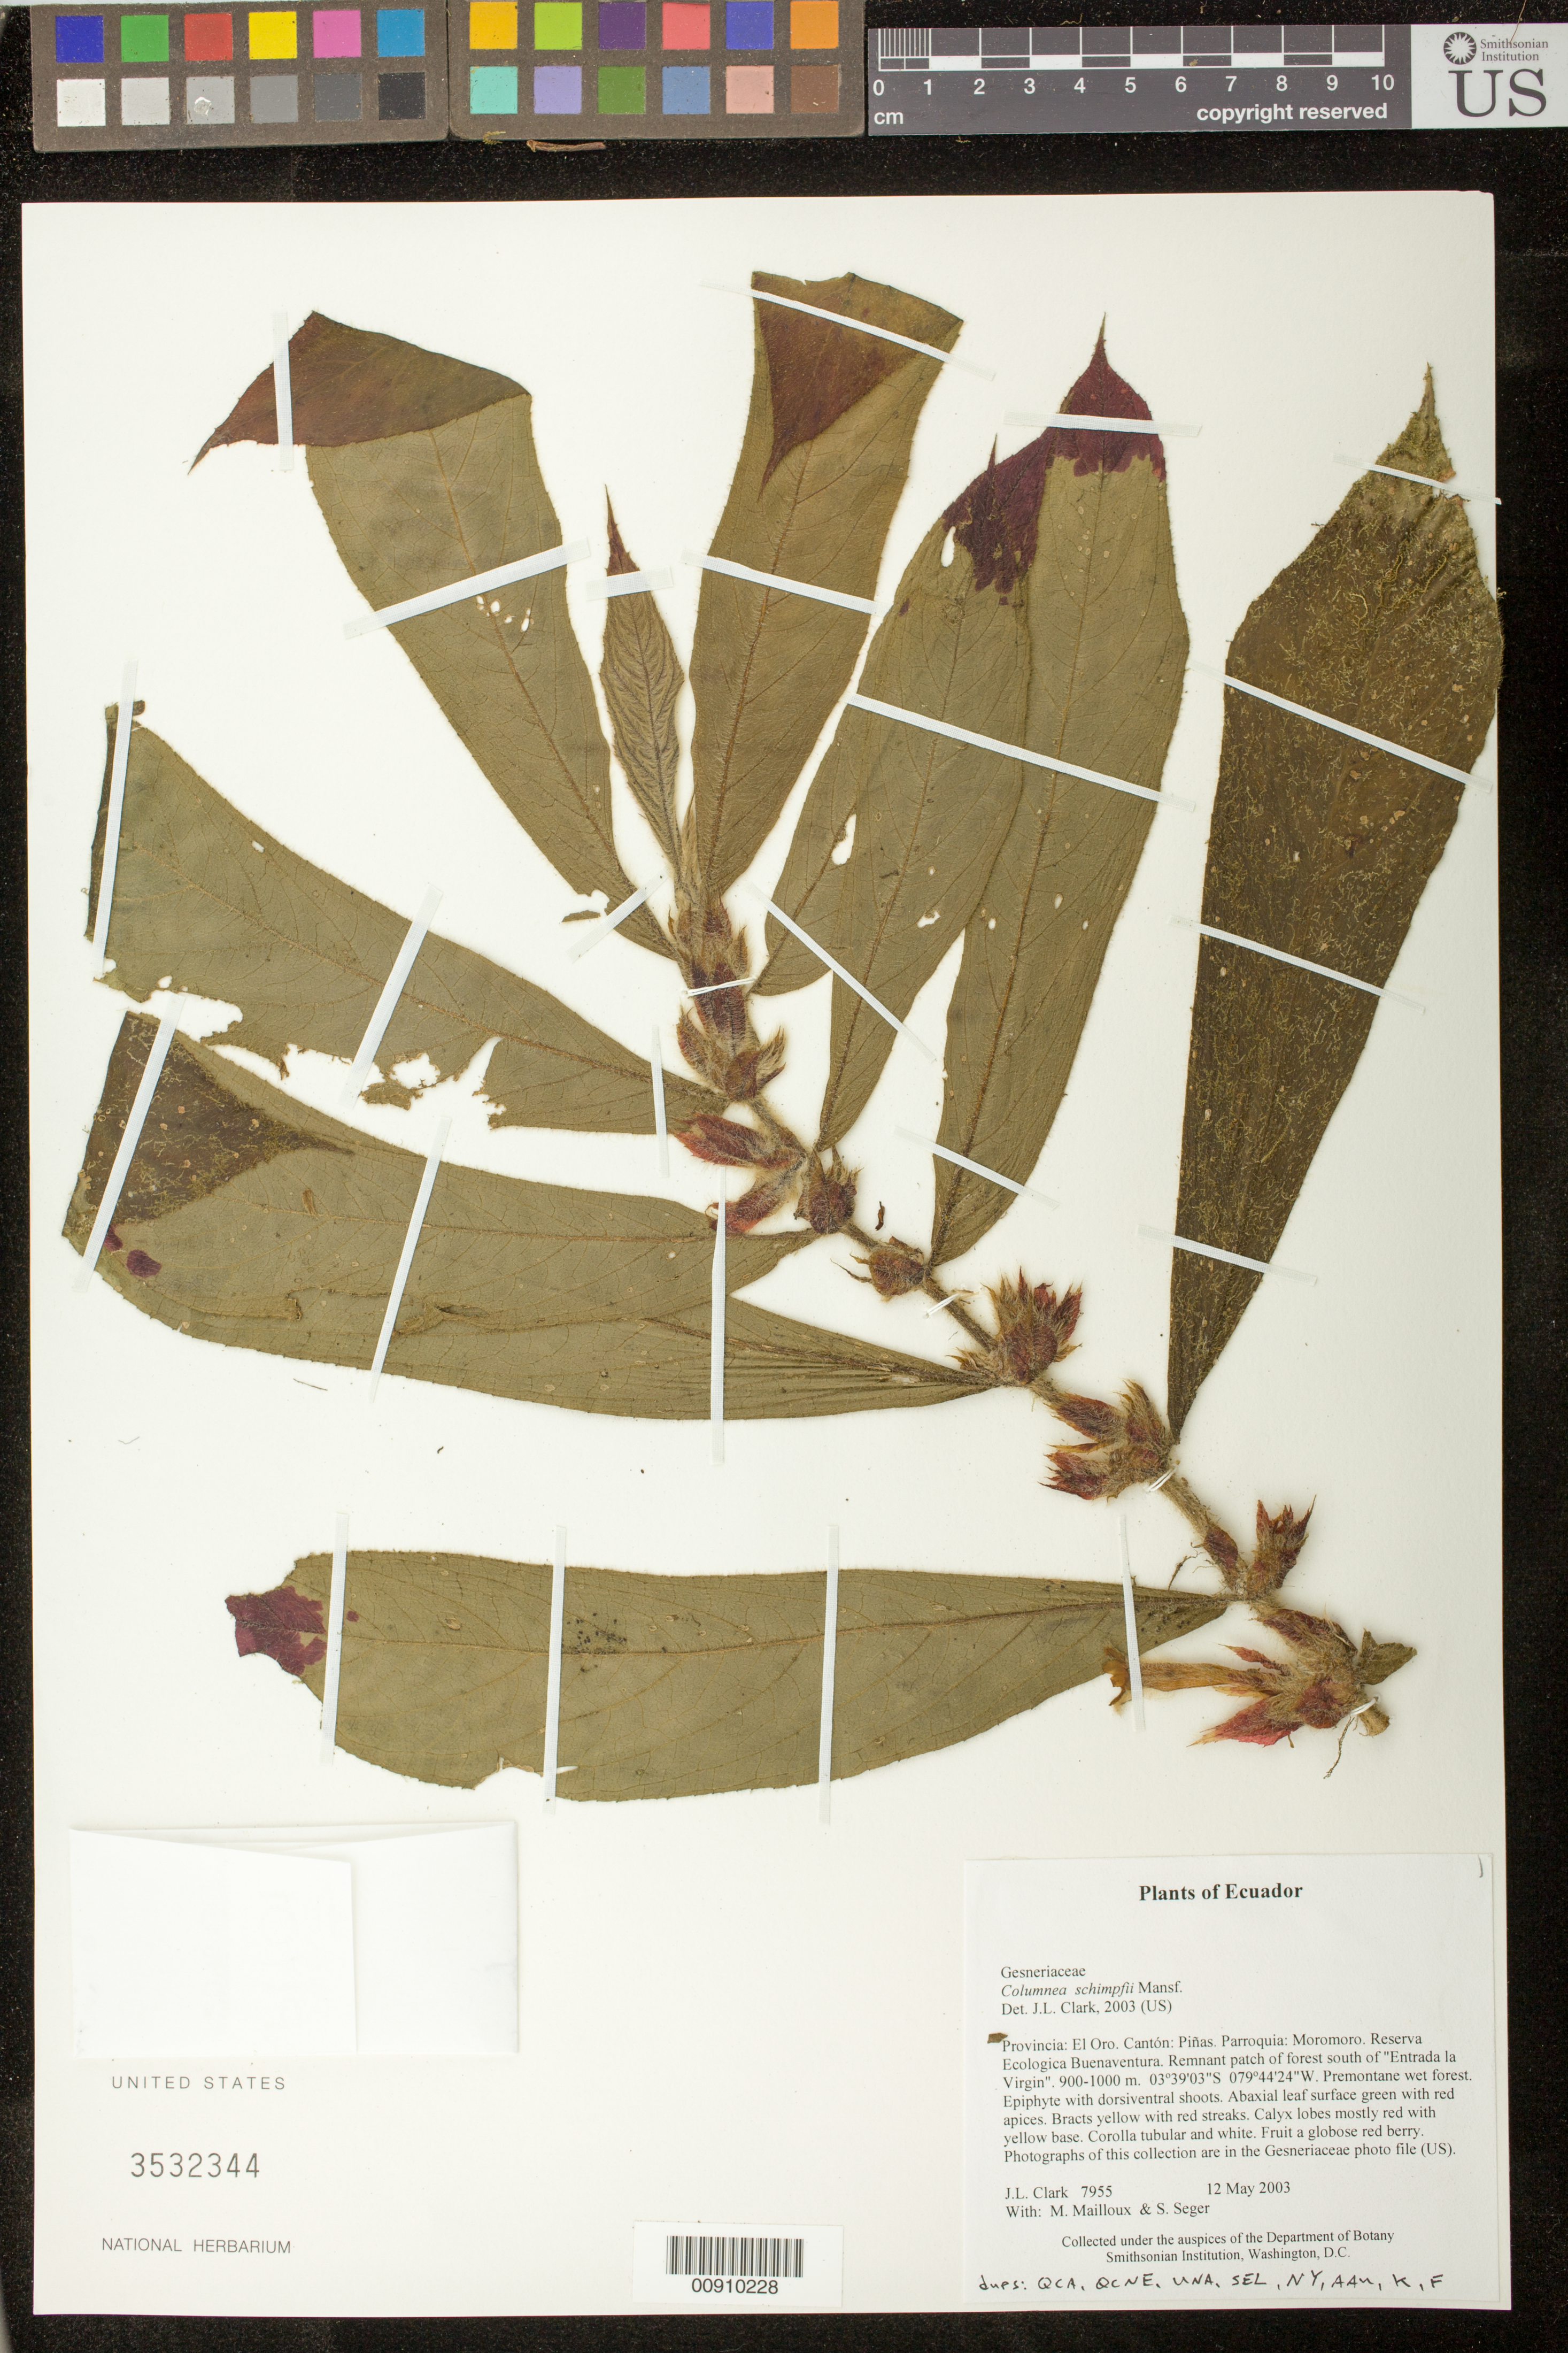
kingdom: Plantae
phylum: Tracheophyta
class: Magnoliopsida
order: Lamiales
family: Gesneriaceae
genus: Columnea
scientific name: Columnea schimpffii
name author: Mansf.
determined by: Clark, J. L., (SEL), The Marie Selby Botanical Garden (UNITED STATES)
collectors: J. L. Clark, M. Mailloux & S. Seger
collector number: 7955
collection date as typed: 12 May 2003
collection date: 2003-05-12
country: Ecuador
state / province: El Oro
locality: Piñas. Parroquia: Moromoro. Reserva Ecologica Buenaventura. Remnant patch of forest south of "Entrada la Virgin"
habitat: Premontane wet forest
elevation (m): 900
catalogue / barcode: US 3532344